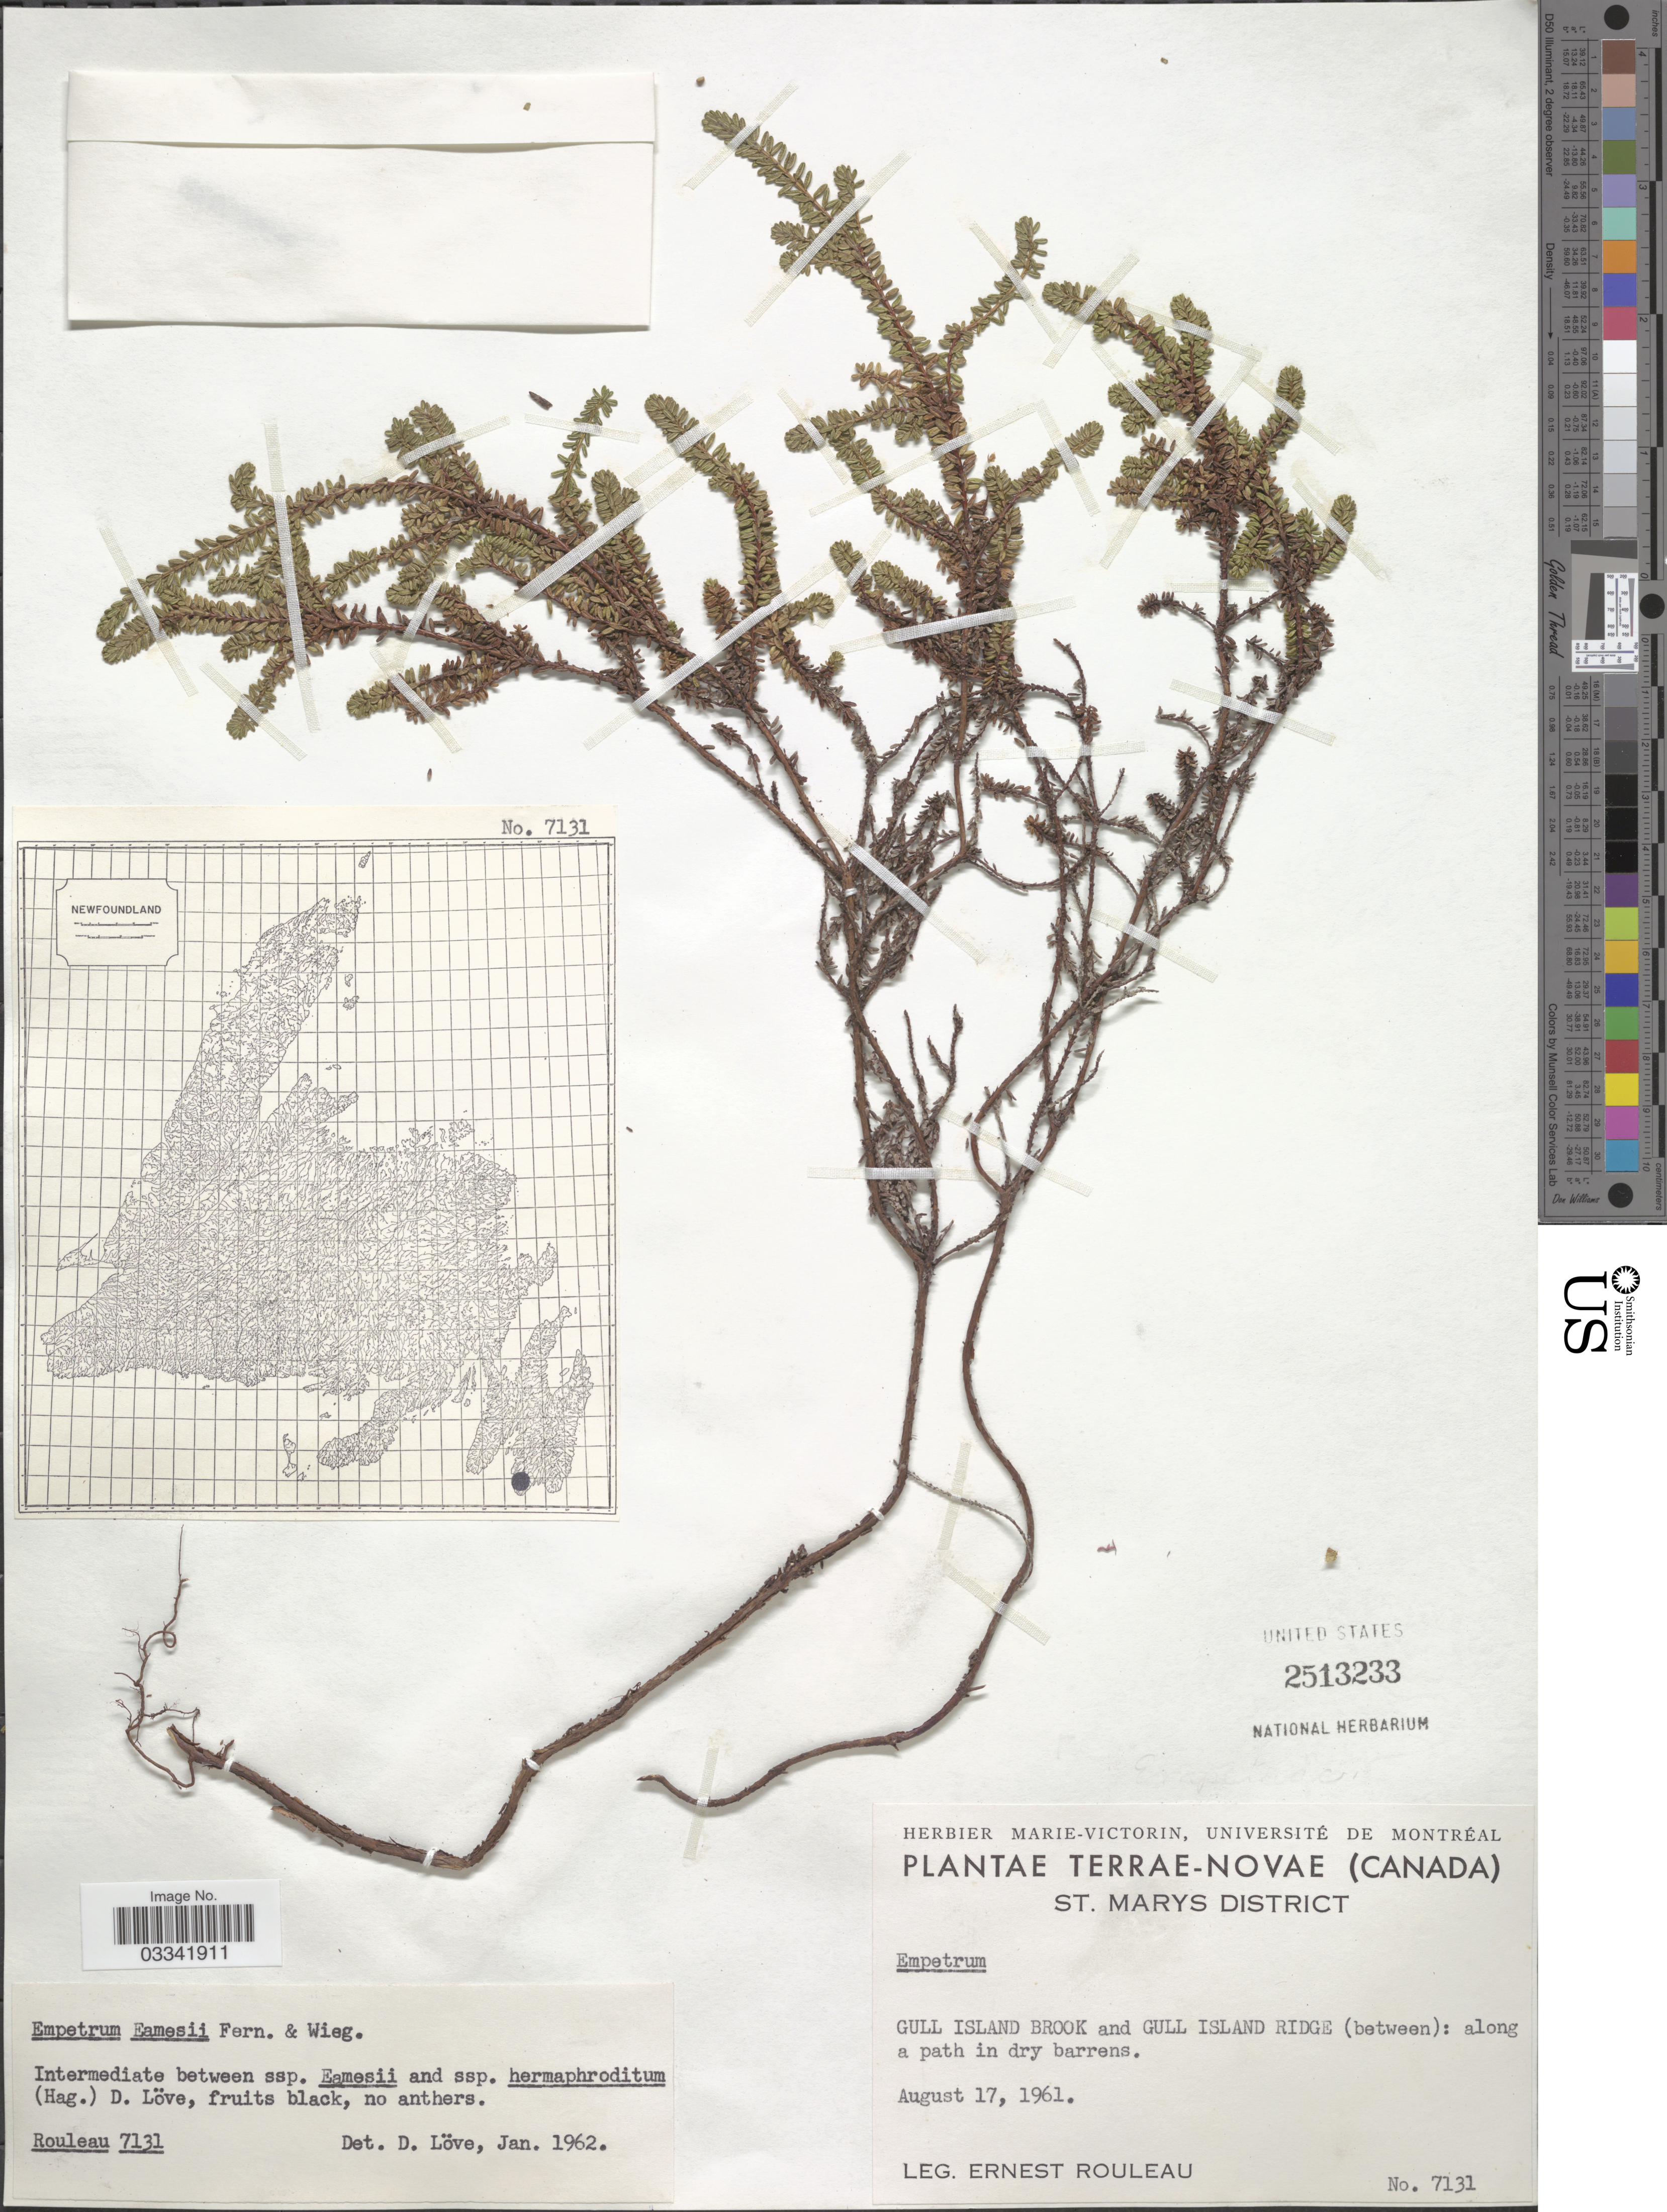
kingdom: Plantae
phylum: Tracheophyta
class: Magnoliopsida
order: Ericales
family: Ericaceae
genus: Empetrum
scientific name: Empetrum nigrum subsp. hermaphroditum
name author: (Hagerup) Böcher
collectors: E. Rouleau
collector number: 7131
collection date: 1961-08-17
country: Canada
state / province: Newfoundland and Labrador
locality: Terrae-Novae, St. Marys District, Gull Island Brook and Gull Island Ridge (between).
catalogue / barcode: US 2513233